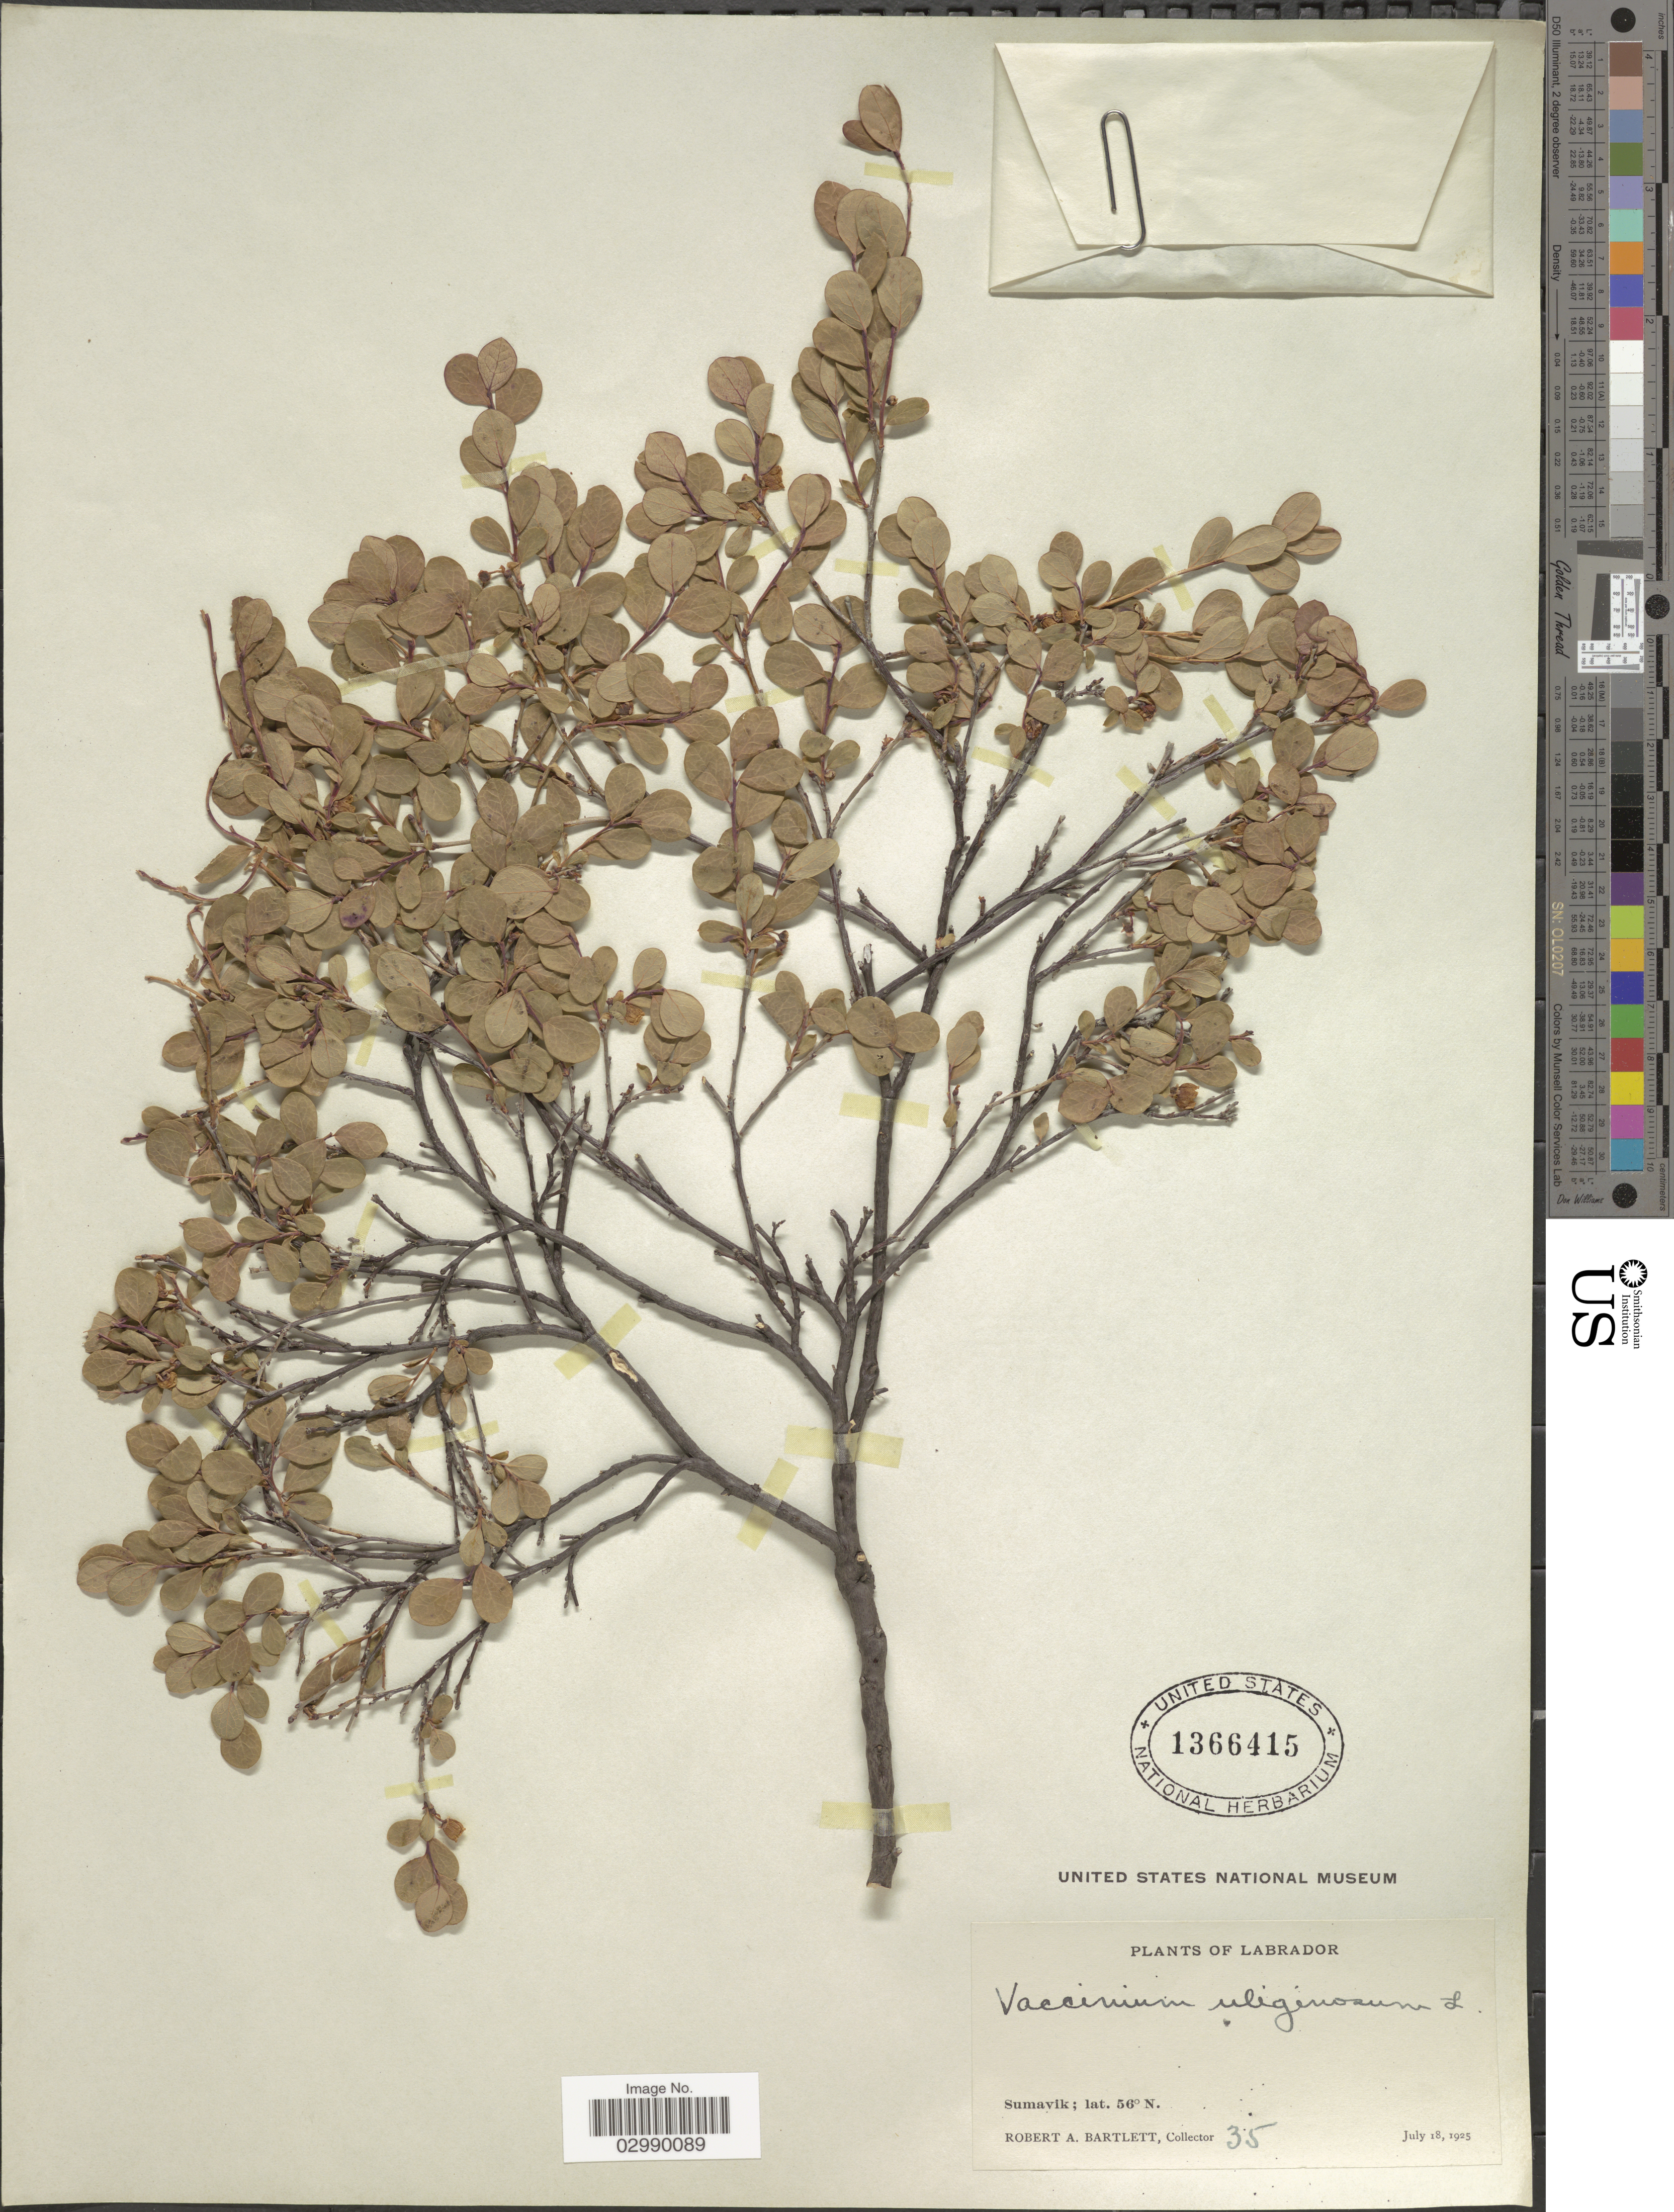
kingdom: Plantae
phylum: Tracheophyta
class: Magnoliopsida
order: Ericales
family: Ericaceae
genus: Vaccinium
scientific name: Vaccinium uliginosum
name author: L.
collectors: R. A. Bartlett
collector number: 35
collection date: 1925-07-18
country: Canada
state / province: Newfoundland and Labrador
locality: Labrador, Sumavik.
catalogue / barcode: US 1366415